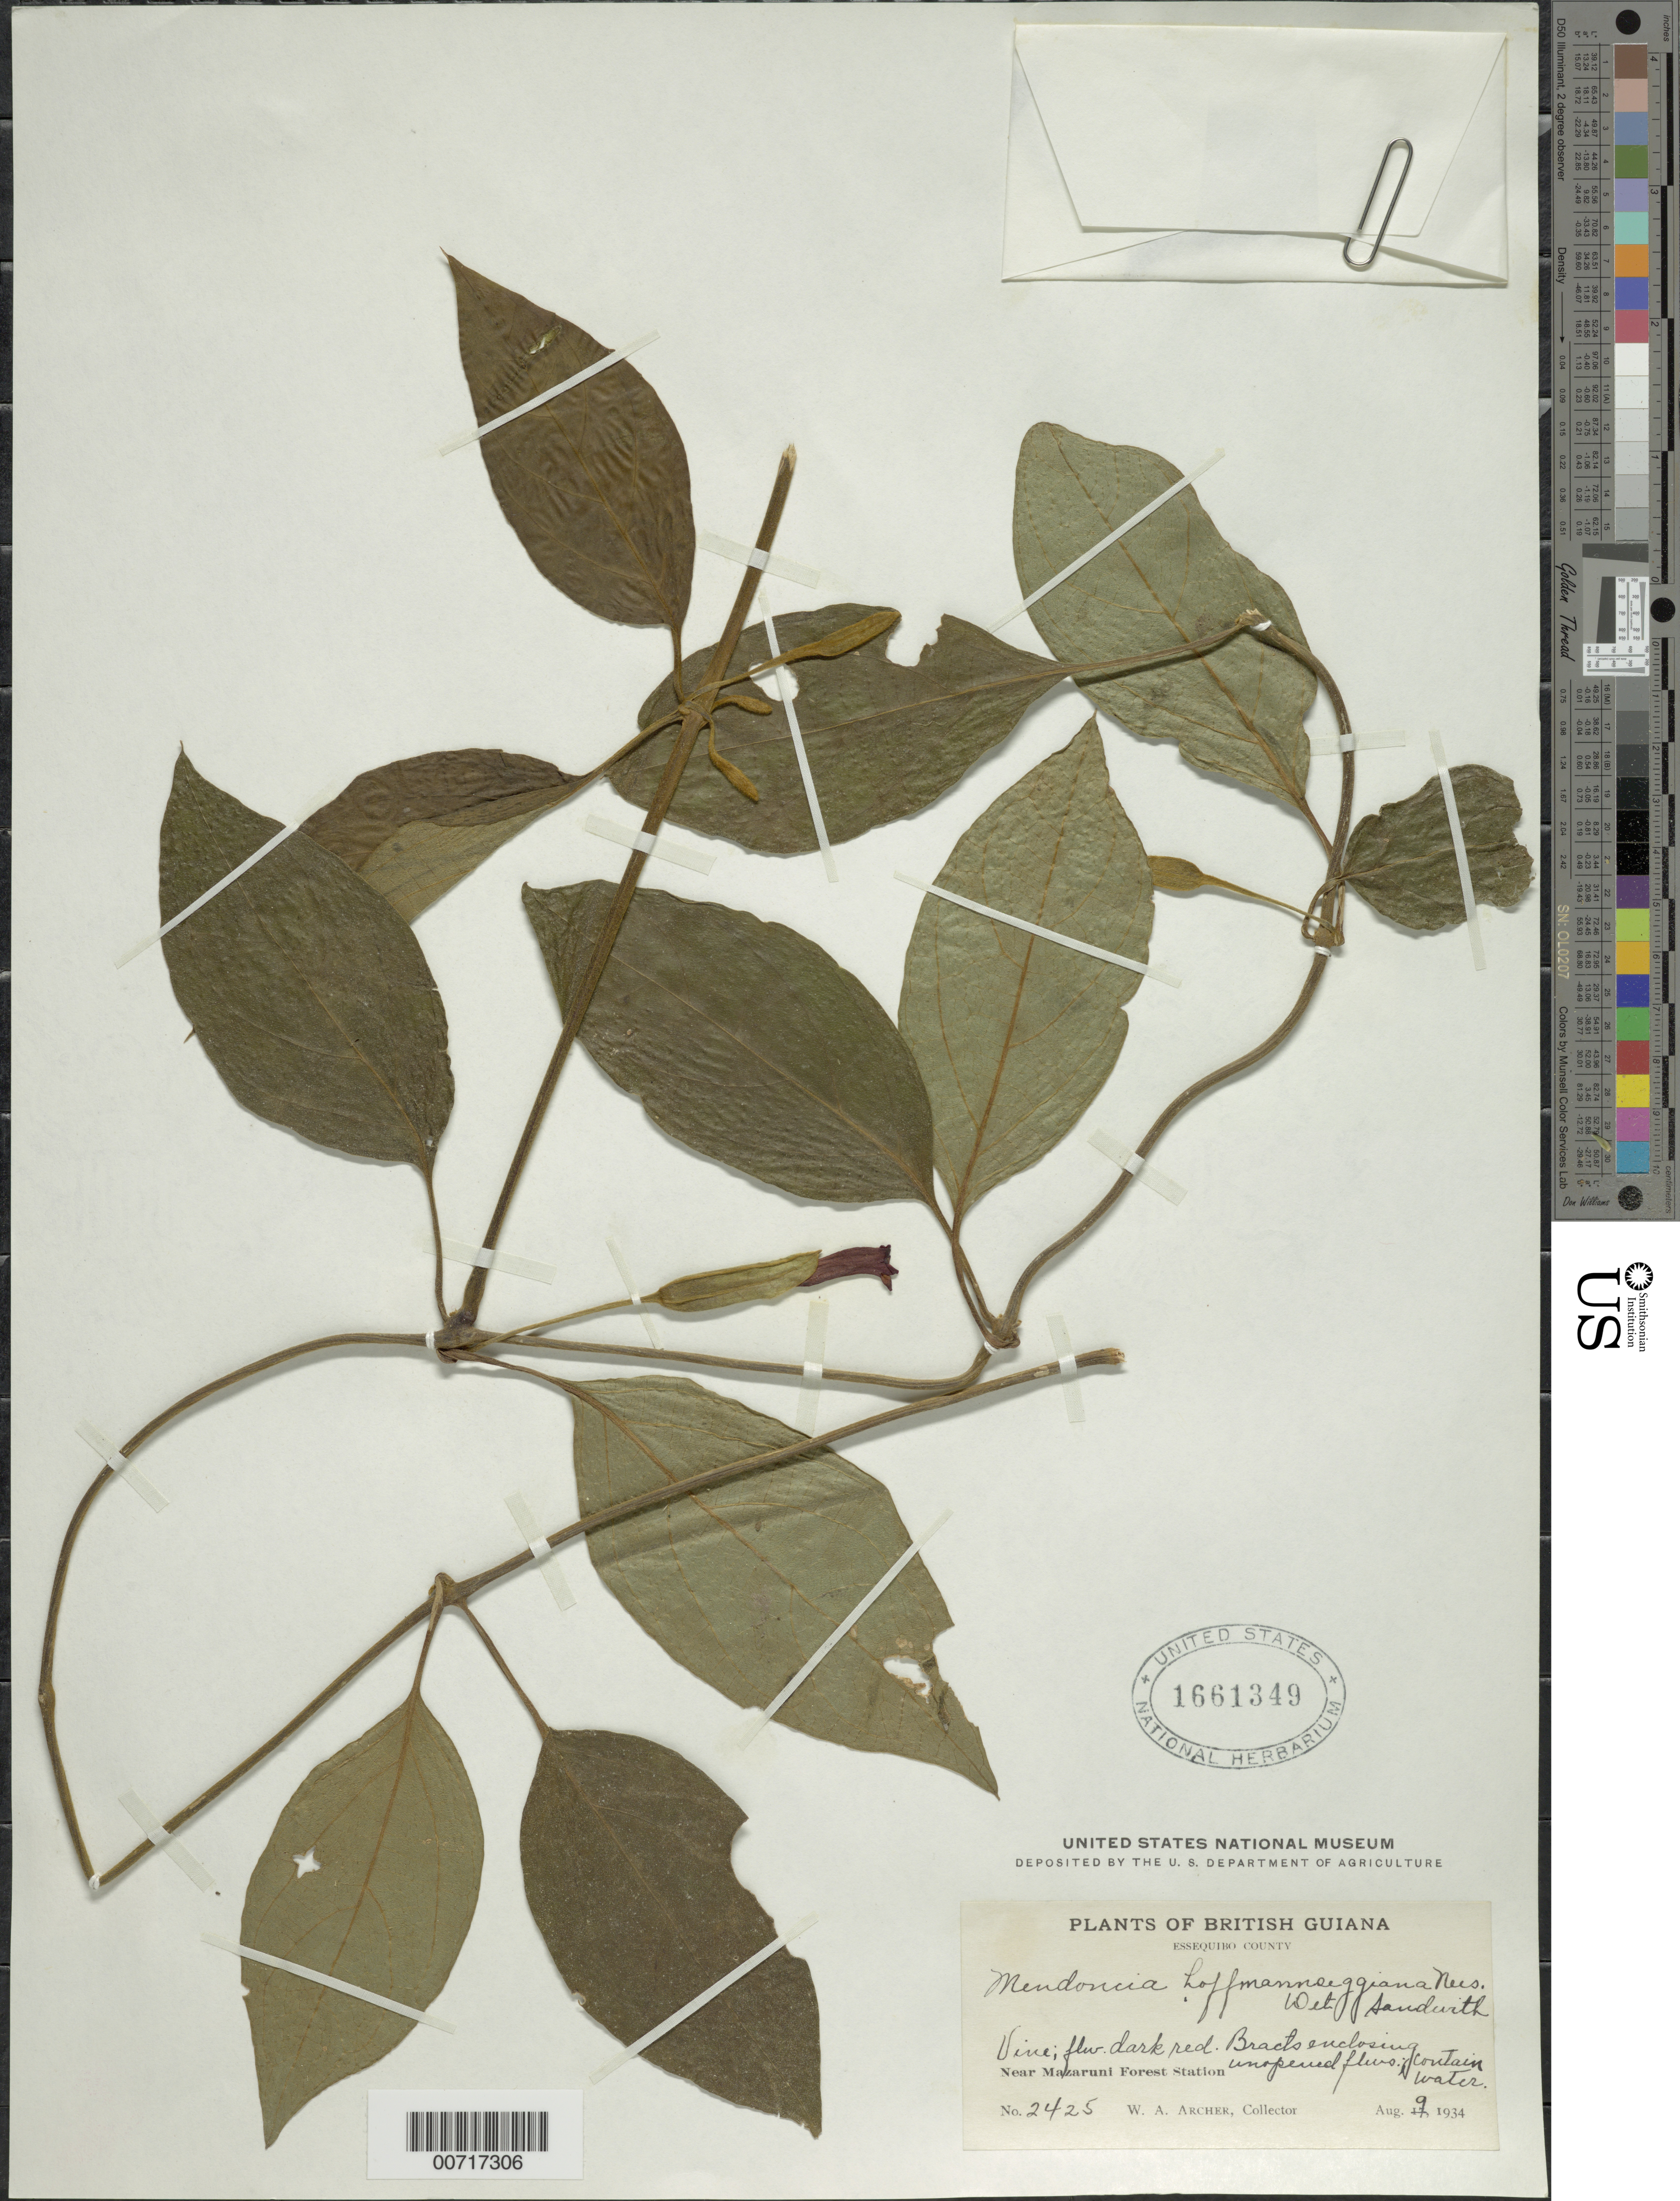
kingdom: Plantae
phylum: Tracheophyta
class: Magnoliopsida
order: Lamiales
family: Acanthaceae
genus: Mendoncia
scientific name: Mendoncia hoffmannseggiana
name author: Nees in DC.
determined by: Sandwith, N. Y.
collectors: W. A. Archer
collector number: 2425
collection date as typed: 9-Aug-34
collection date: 1934-08-09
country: Guyana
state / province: Cuyuni-Mazaruni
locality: Mazaruni Forest Station, vic.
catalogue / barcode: US 1661349